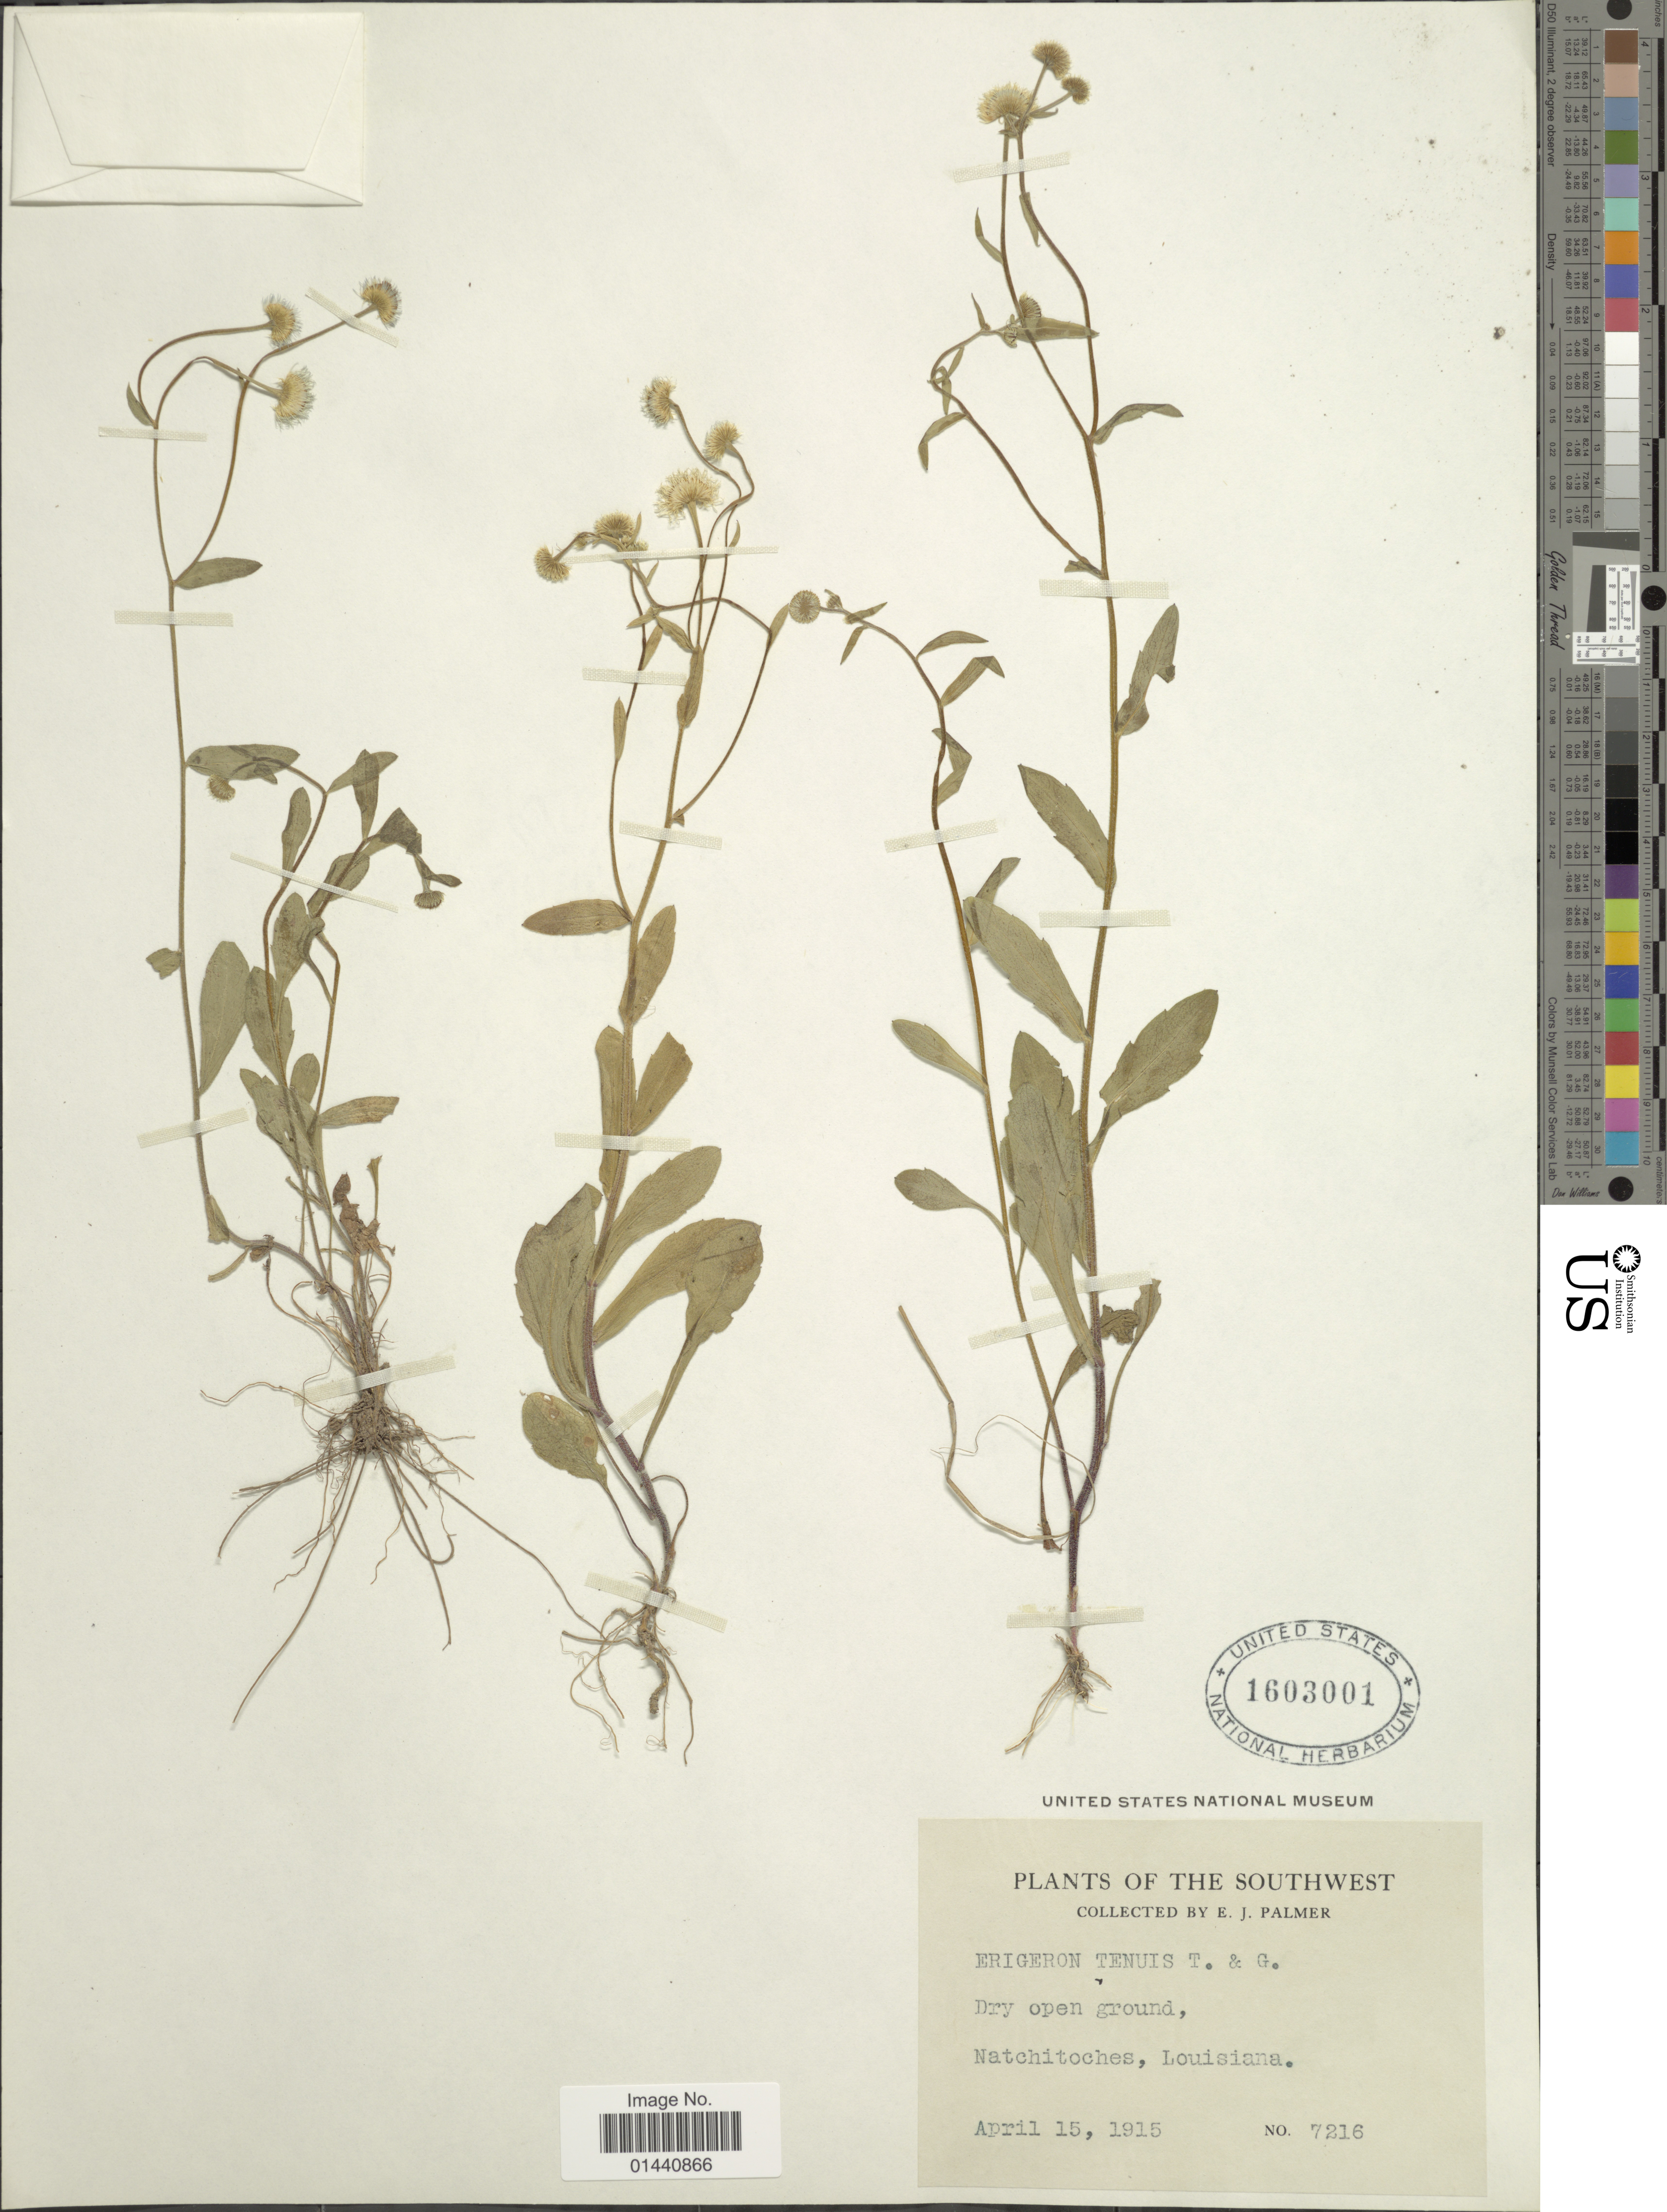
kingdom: Plantae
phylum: Tracheophyta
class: Magnoliopsida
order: Asterales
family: Asteraceae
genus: Erigeron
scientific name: Erigeron tenuis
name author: Torr. & A. Gray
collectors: E. J. Palmer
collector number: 7216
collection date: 1915-04-15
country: United States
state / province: Louisiana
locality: The Southwest. Natchitoches.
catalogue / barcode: US 1603001